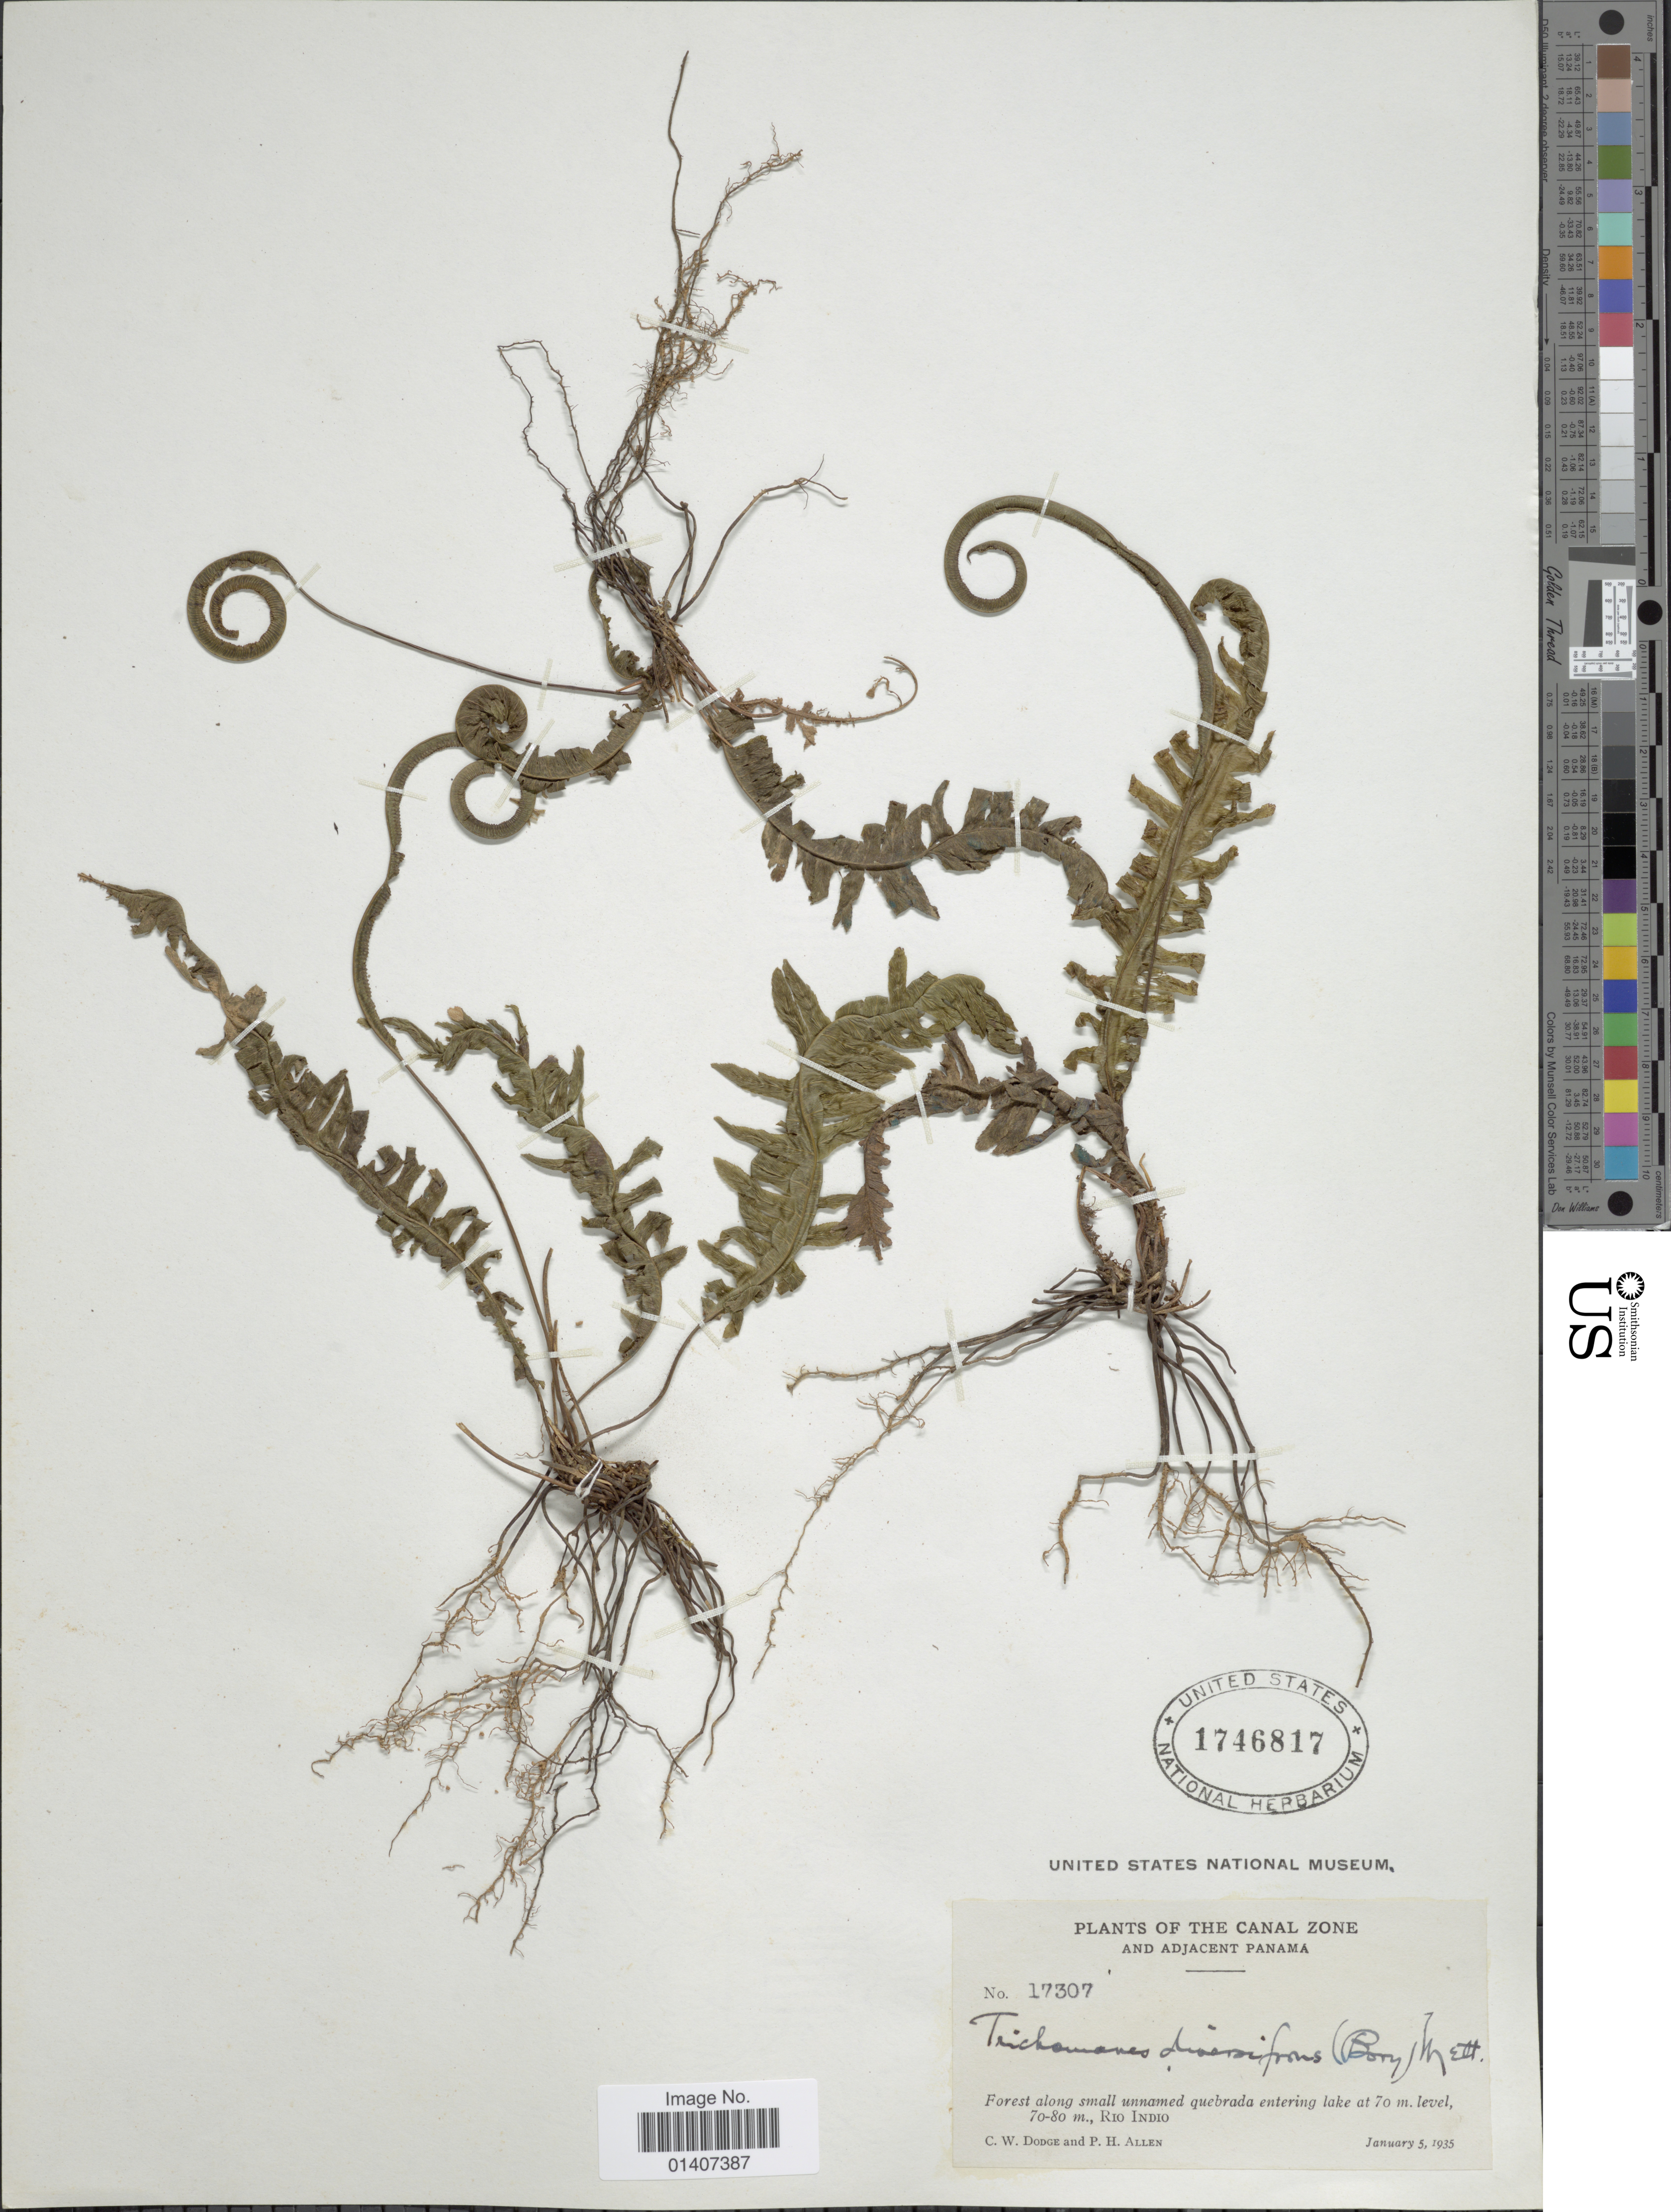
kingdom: Plantae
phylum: Tracheophyta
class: Polypodiopsida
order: Hymenophyllales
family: Hymenophyllaceae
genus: Trichomanes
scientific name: Trichomanes diversifrons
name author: (Bory) Mett. ex Sadeb.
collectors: C. Dodge & P. H. Allen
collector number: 17307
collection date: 1935-01-05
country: Panama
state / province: Colón / Panamá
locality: The Canal Zone, and adjacent Panama, forest along small unnamed quebrada entering lake, Rio Indio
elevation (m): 70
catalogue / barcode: US 1746817